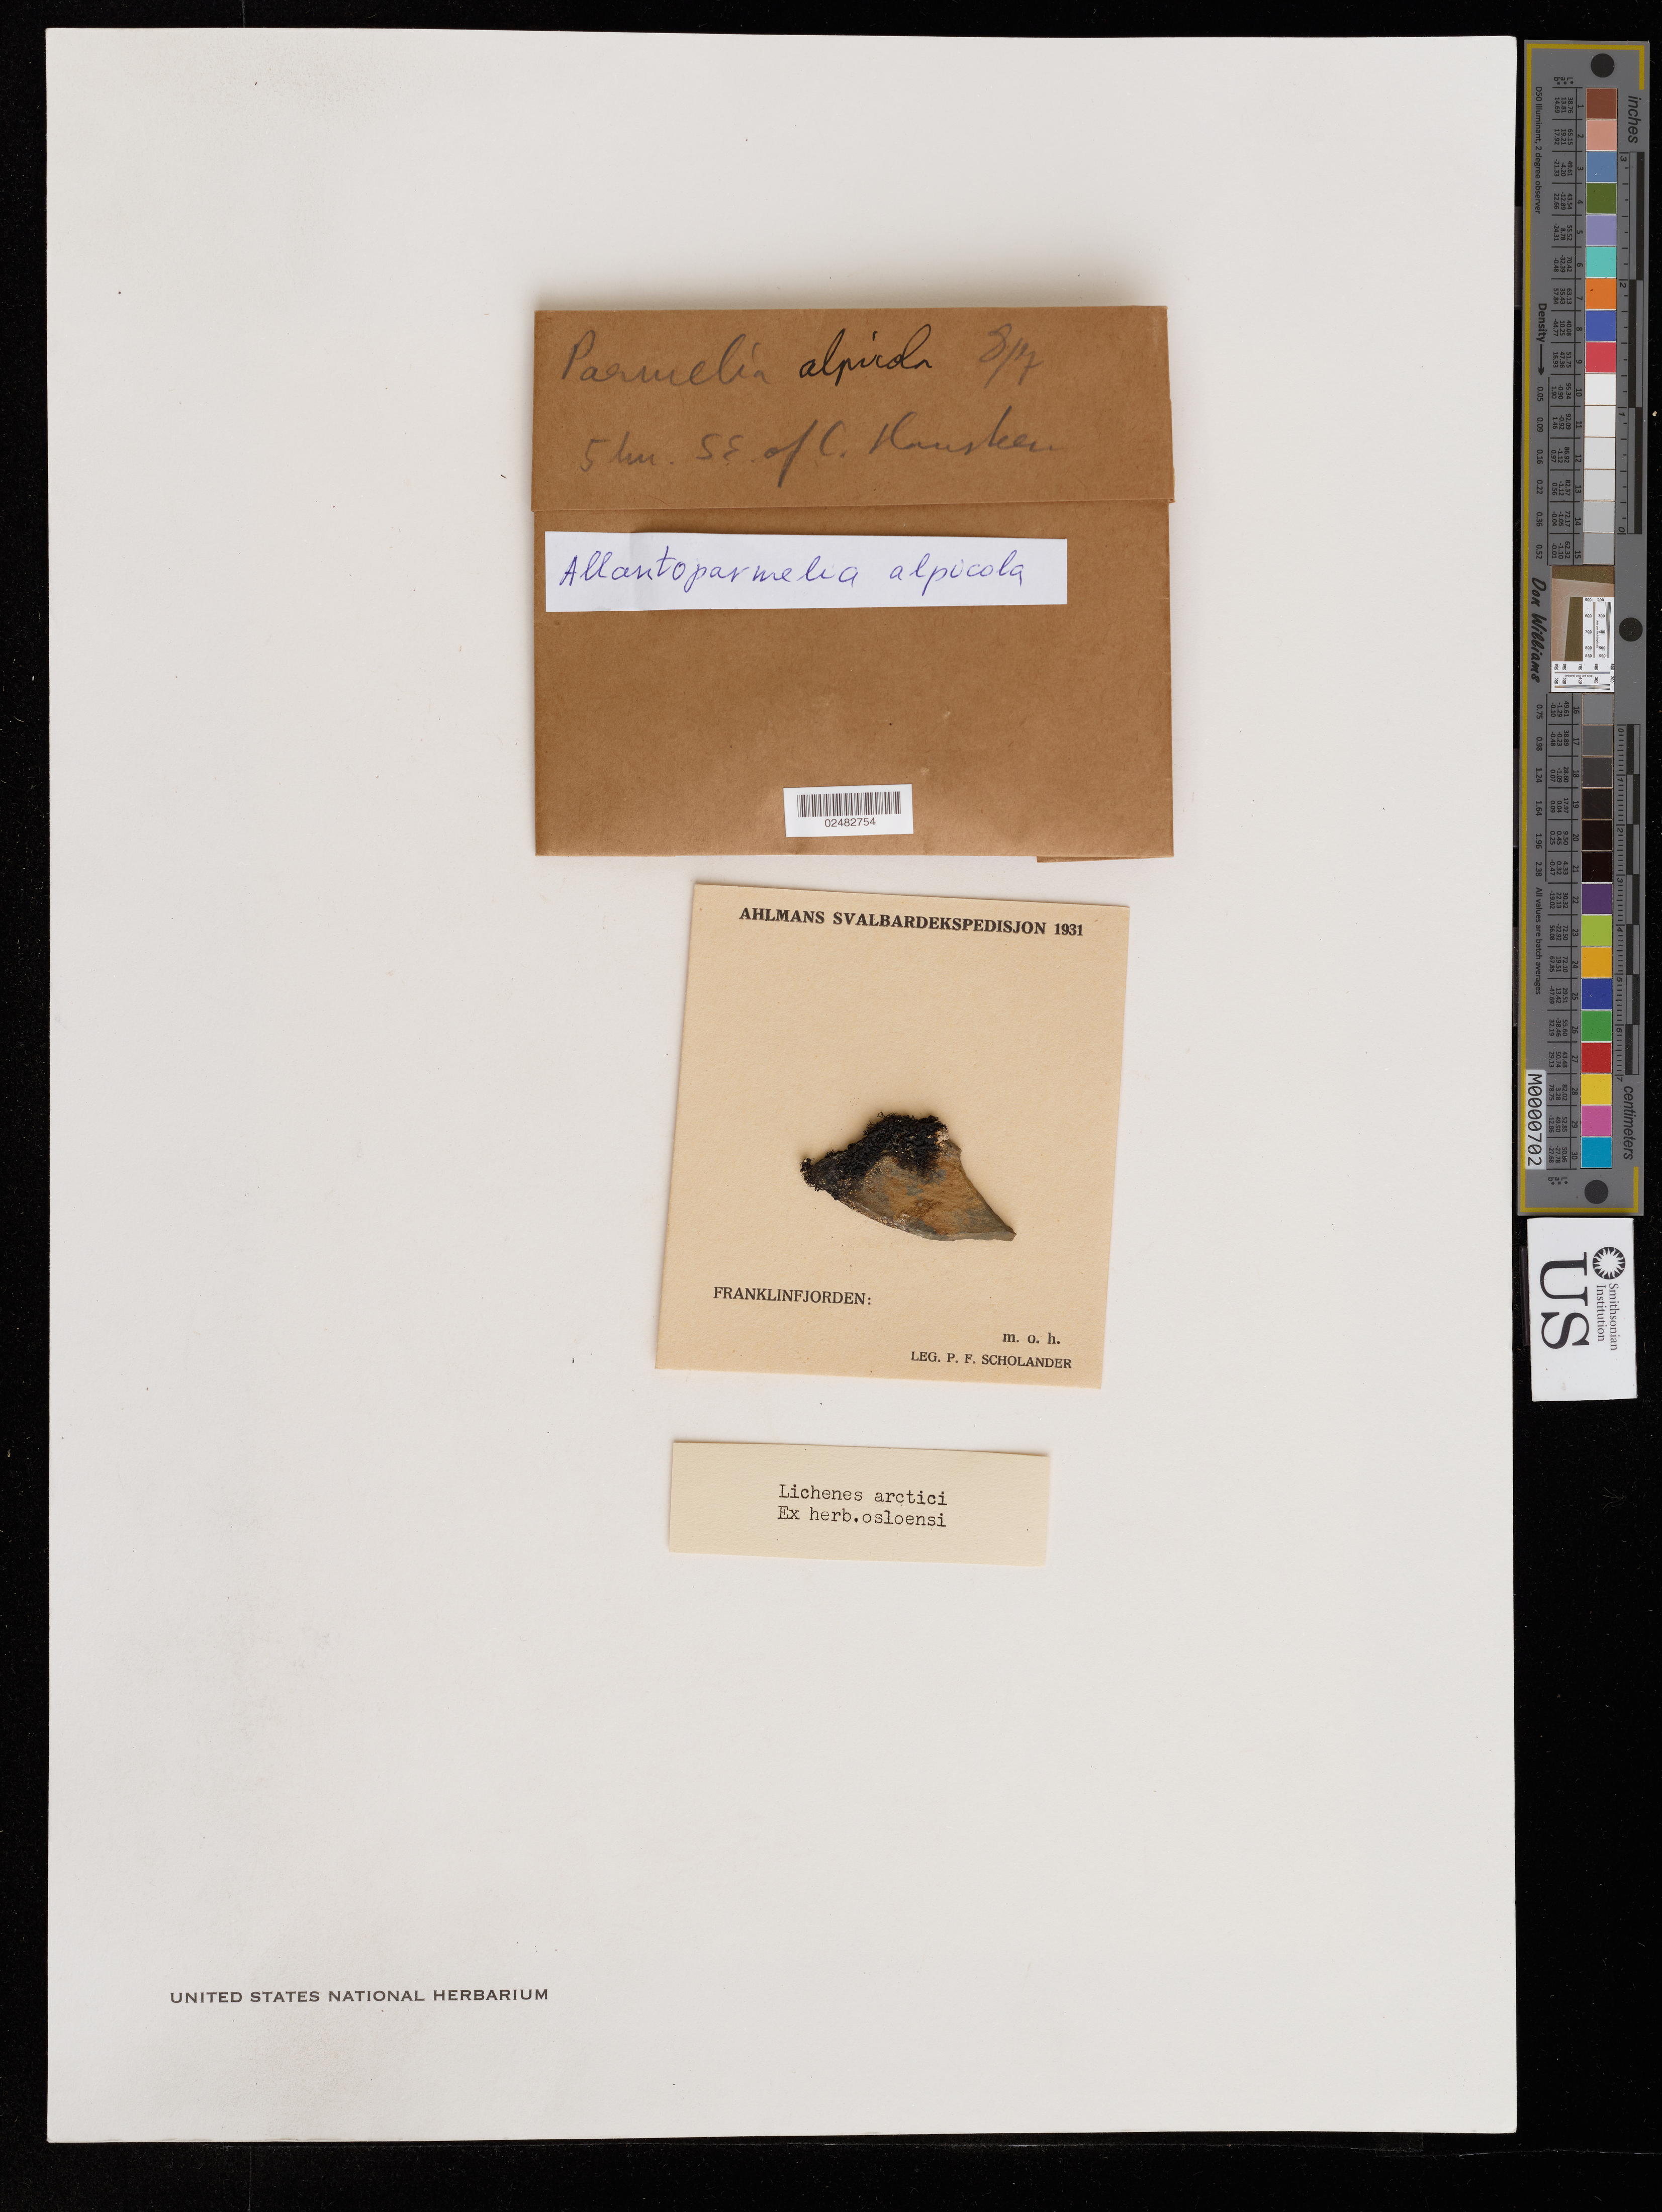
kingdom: Fungi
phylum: Ascomycota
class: Lecanoromycetes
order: Lecanorales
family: Parmeliaceae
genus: Allantoparmelia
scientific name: Allantoparmelia alpicola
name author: (Th. Fr.) Essl.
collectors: P. Scholander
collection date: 1931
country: Norway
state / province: Svalbard and Jan Mayen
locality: Franklinfjorden (?) 5 km SE of [illegible?]